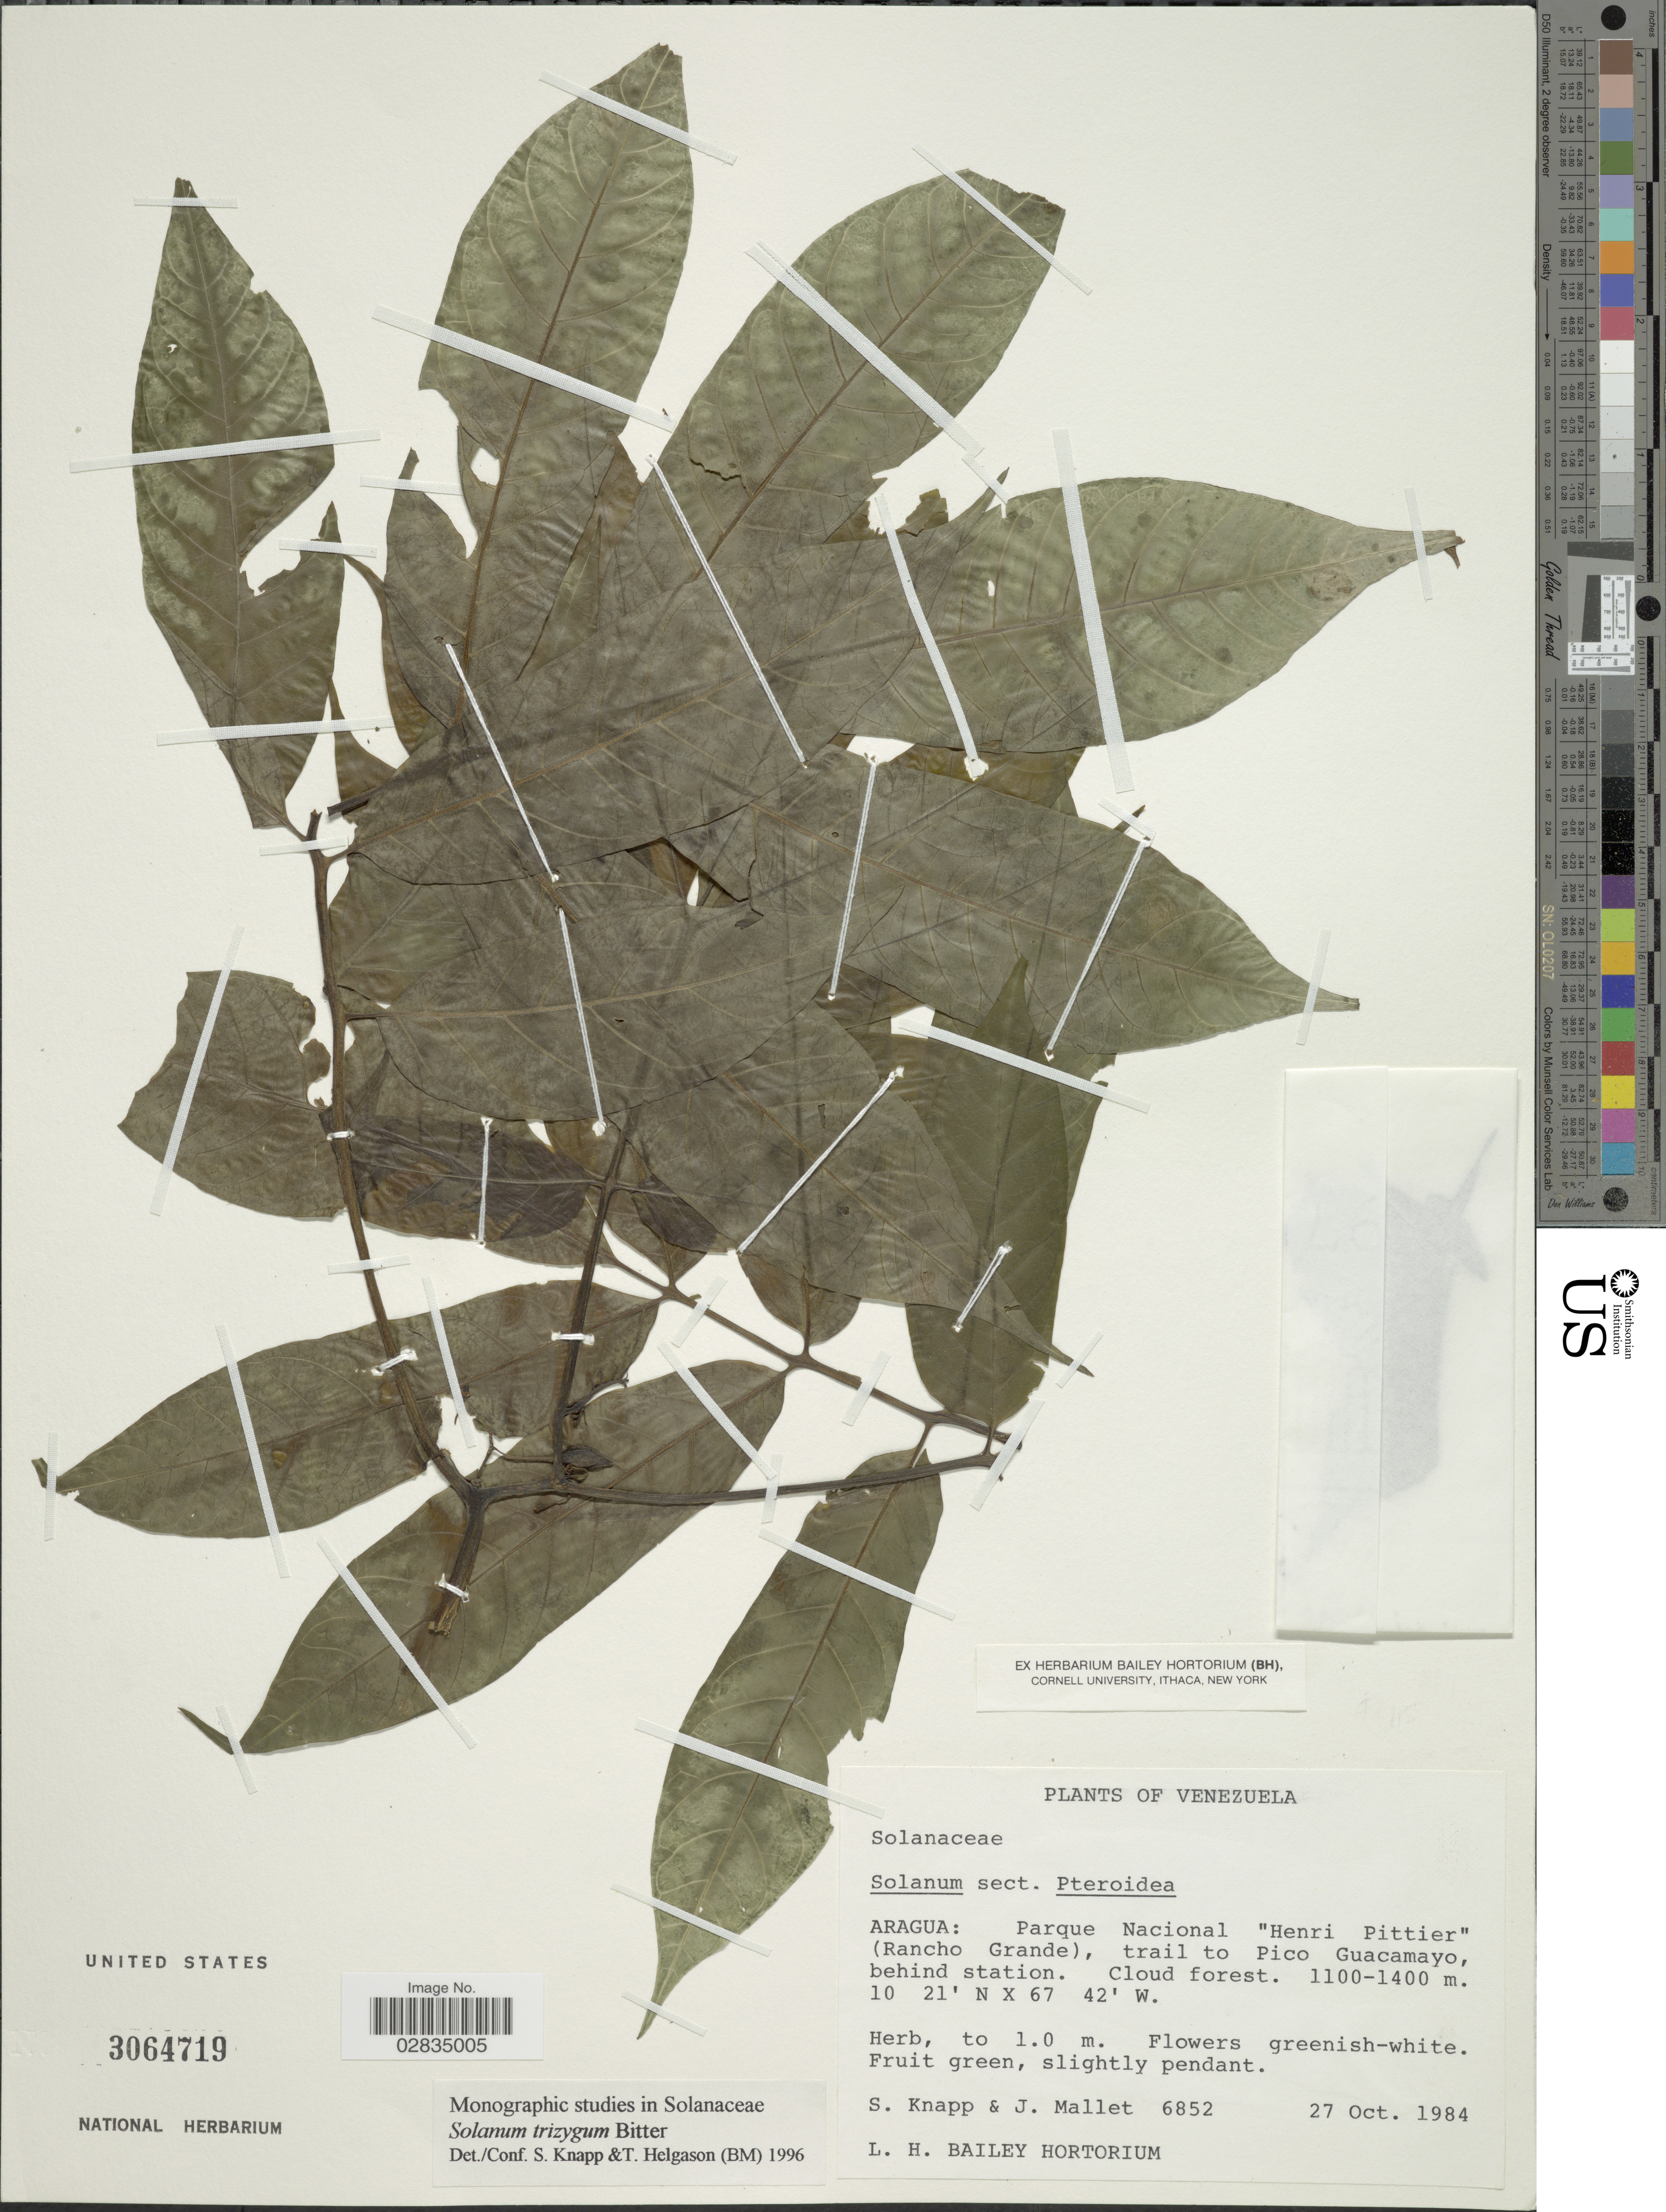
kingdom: Plantae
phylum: Tracheophyta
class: Magnoliopsida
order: Solanales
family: Solanaceae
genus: Solanum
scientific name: Solanum trizygum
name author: Bitter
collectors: S. Knapp & J. Mallet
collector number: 6852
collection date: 1984-10-27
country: Venezuela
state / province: Aragua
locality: Parque Nacional "Henri Pittier" (Rancho Grande), trail to Pico Guacamayo, behind station.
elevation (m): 1100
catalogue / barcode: US 3064719